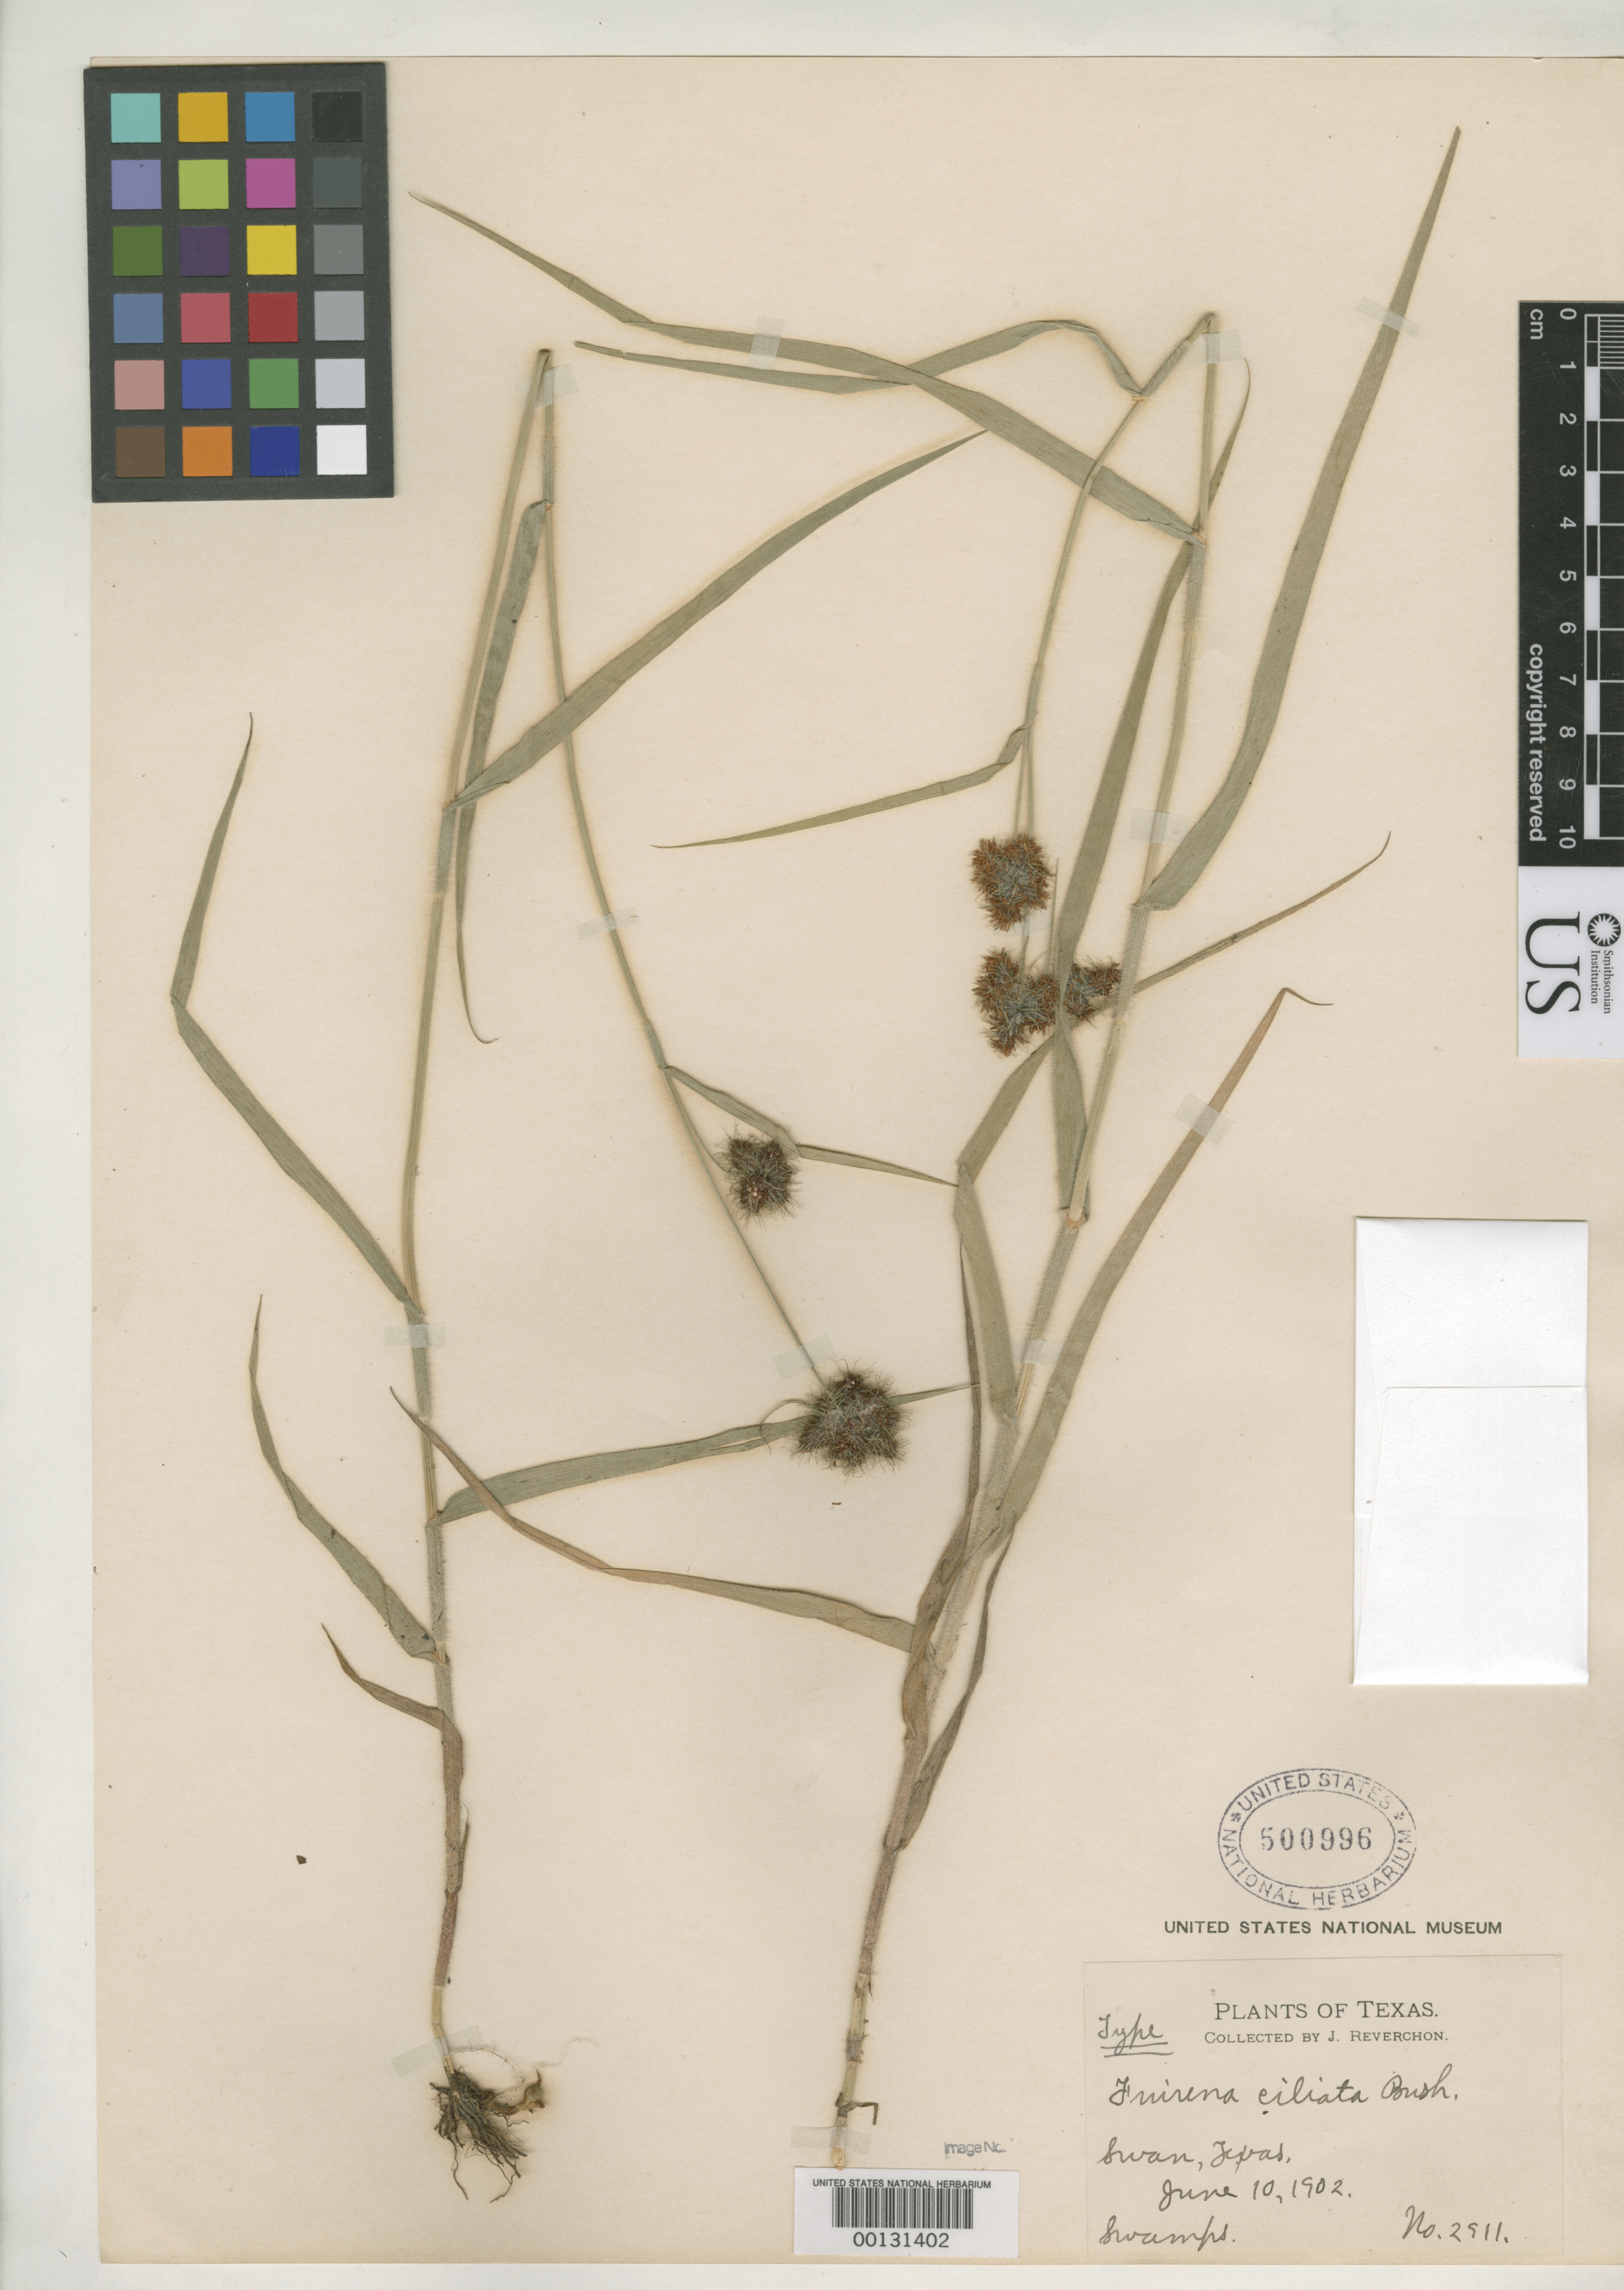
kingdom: Plantae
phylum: Tracheophyta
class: Liliopsida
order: Poales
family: Cyperaceae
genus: Fuirena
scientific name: Fuirena ciliata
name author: Bush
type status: Isosyntype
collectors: J. Reverchon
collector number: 2911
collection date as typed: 10 Jun 1902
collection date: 1902-06-10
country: United States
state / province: Texas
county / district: Smith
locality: Swan.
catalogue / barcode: US 500996